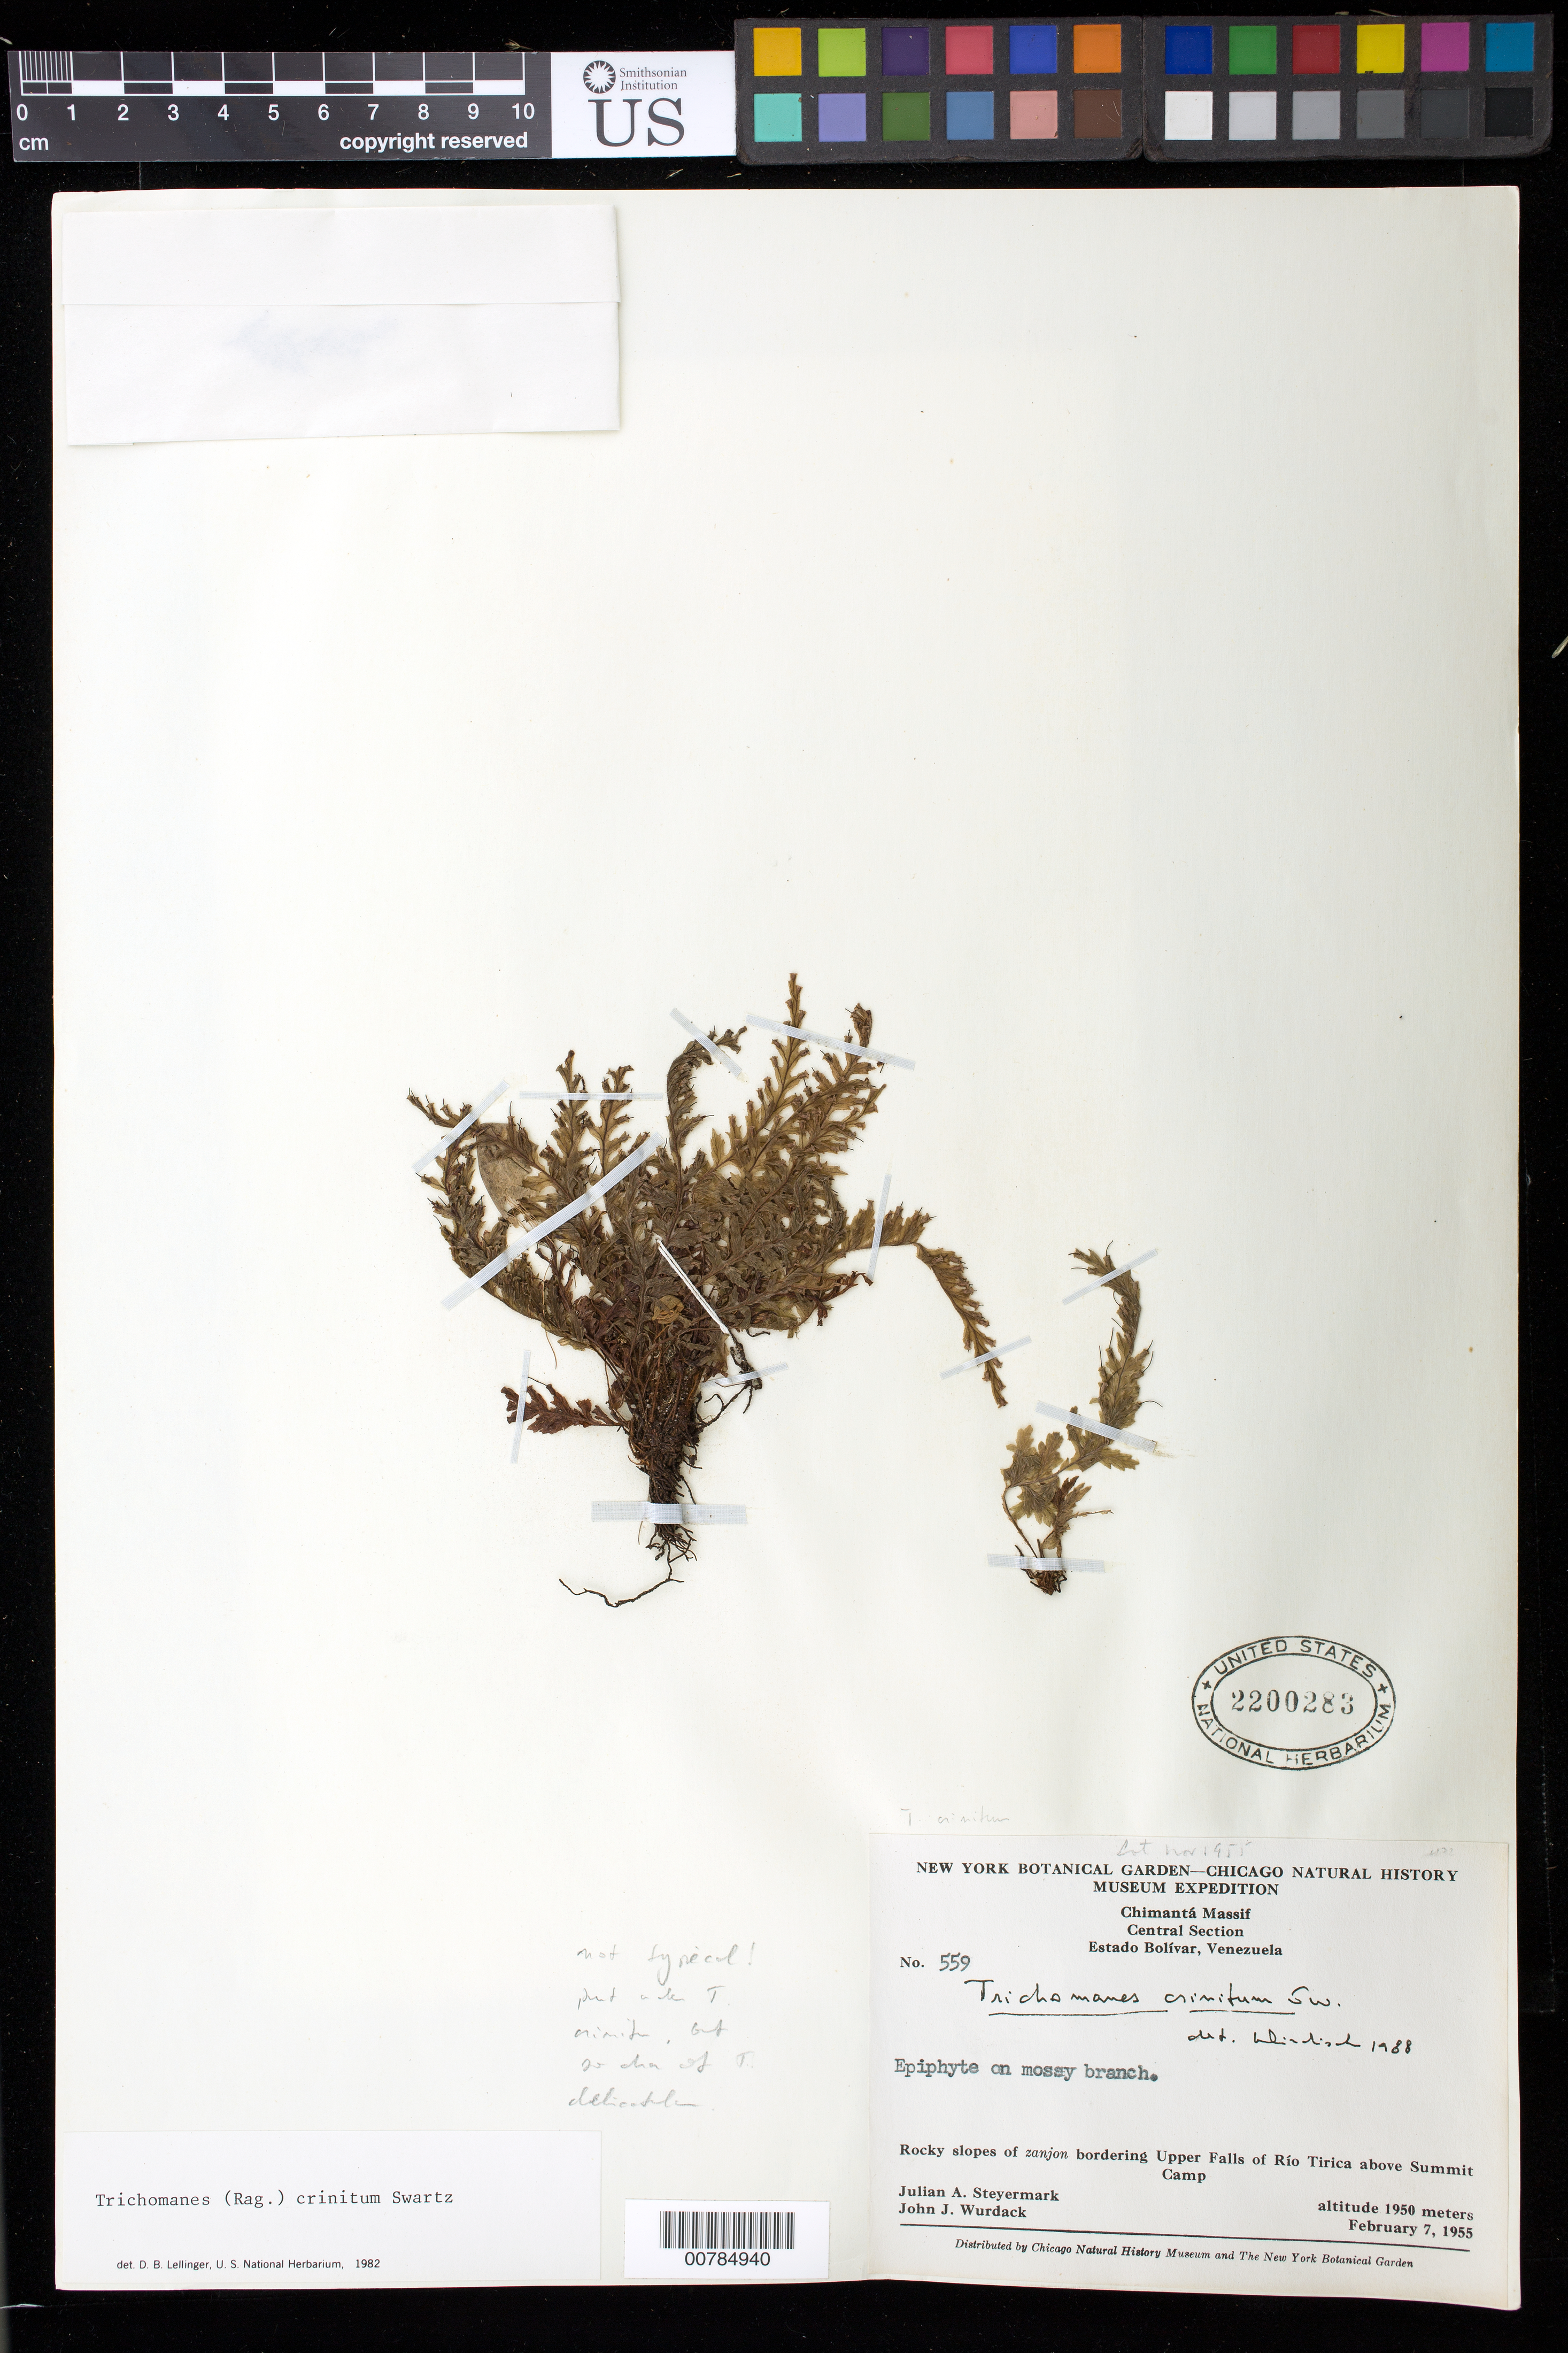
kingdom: Plantae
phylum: Tracheophyta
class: Polypodiopsida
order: Hymenophyllales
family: Hymenophyllaceae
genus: Trichomanes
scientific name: Trichomanes crinitum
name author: Sw.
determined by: Lellinger, David B., (BOT), Smithsonian Institution - National Museum of Natural History (UNITED STATES)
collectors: J. Steyermark & J. J. Wurdack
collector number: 55 559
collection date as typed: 7-Feb-55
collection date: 1955-02-07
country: Venezuela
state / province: Bolívar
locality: Chimantá Massif, Upper Falls of Río Tirica above Summit Camp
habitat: Rocky slopes of zanjon bordering river; on mossy branch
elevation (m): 1950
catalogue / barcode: US 2200283